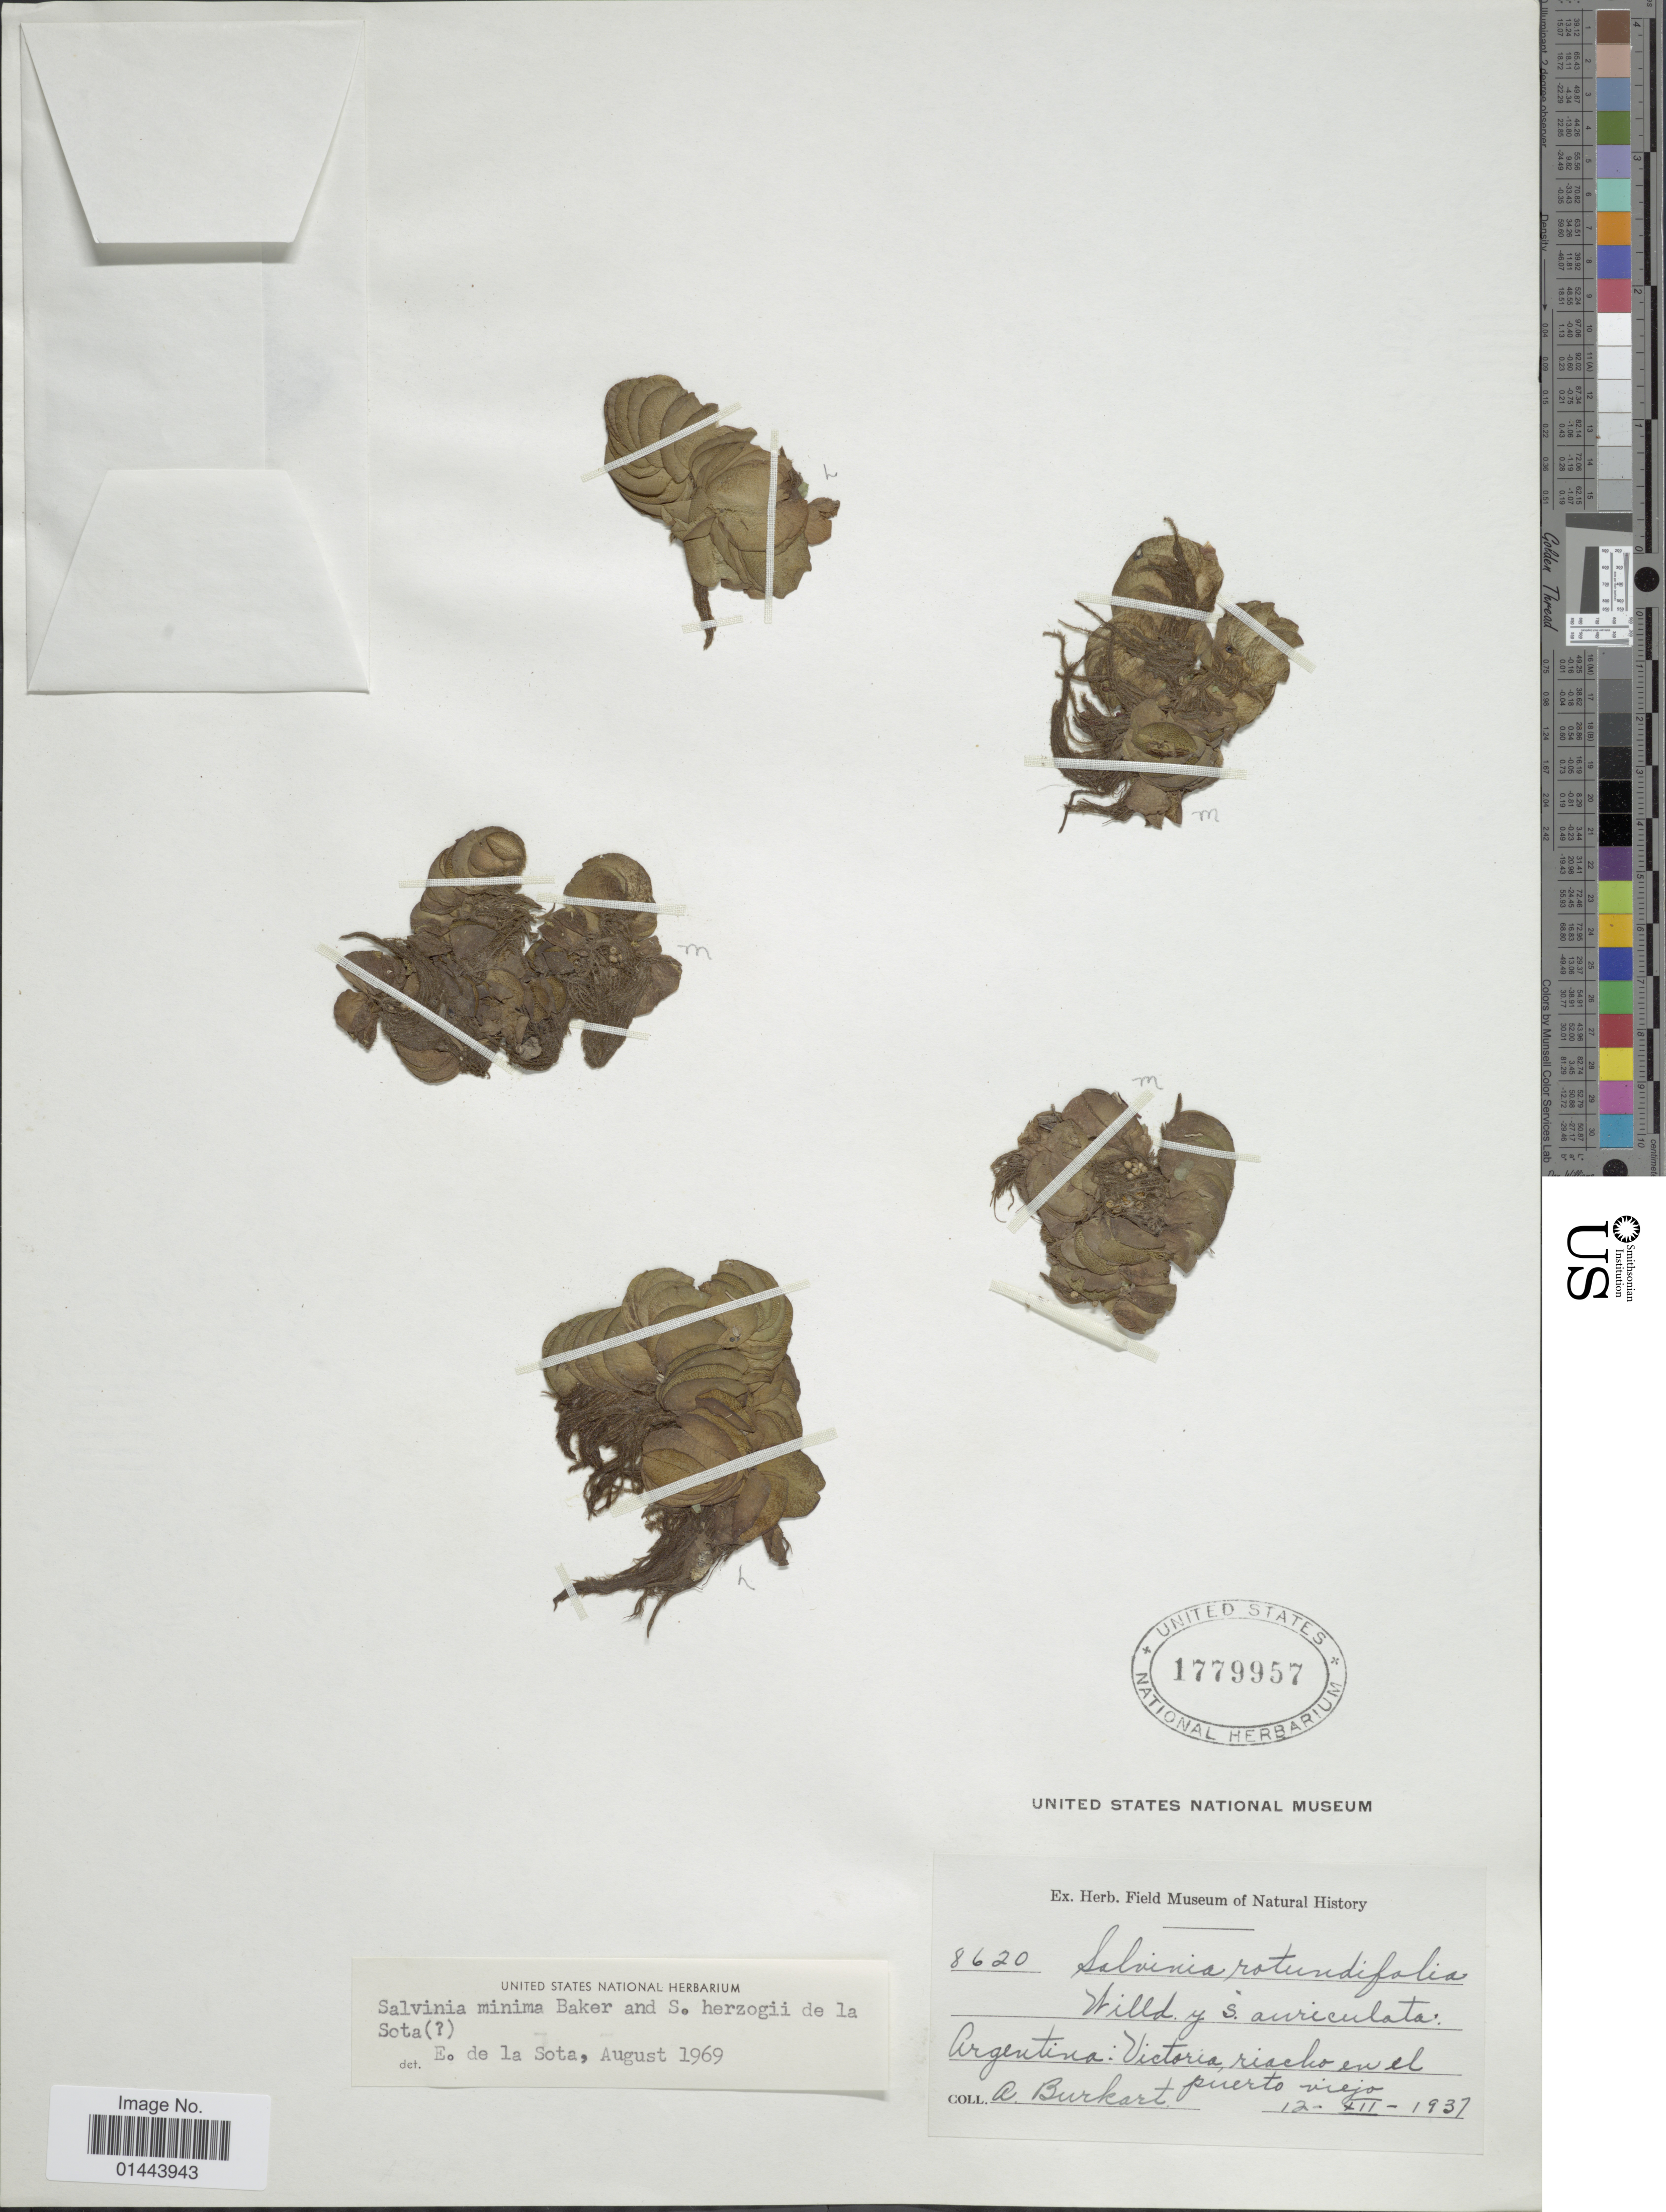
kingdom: Plantae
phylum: Tracheophyta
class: Polypodiopsida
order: Salviniales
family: Salviniaceae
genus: Salvinia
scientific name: Salvinia minima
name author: Baker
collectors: A. E. Burkart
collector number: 8620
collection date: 1937-12-12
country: Argentina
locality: Victoria, riacho en el puerto viejo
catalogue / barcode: US 1779957